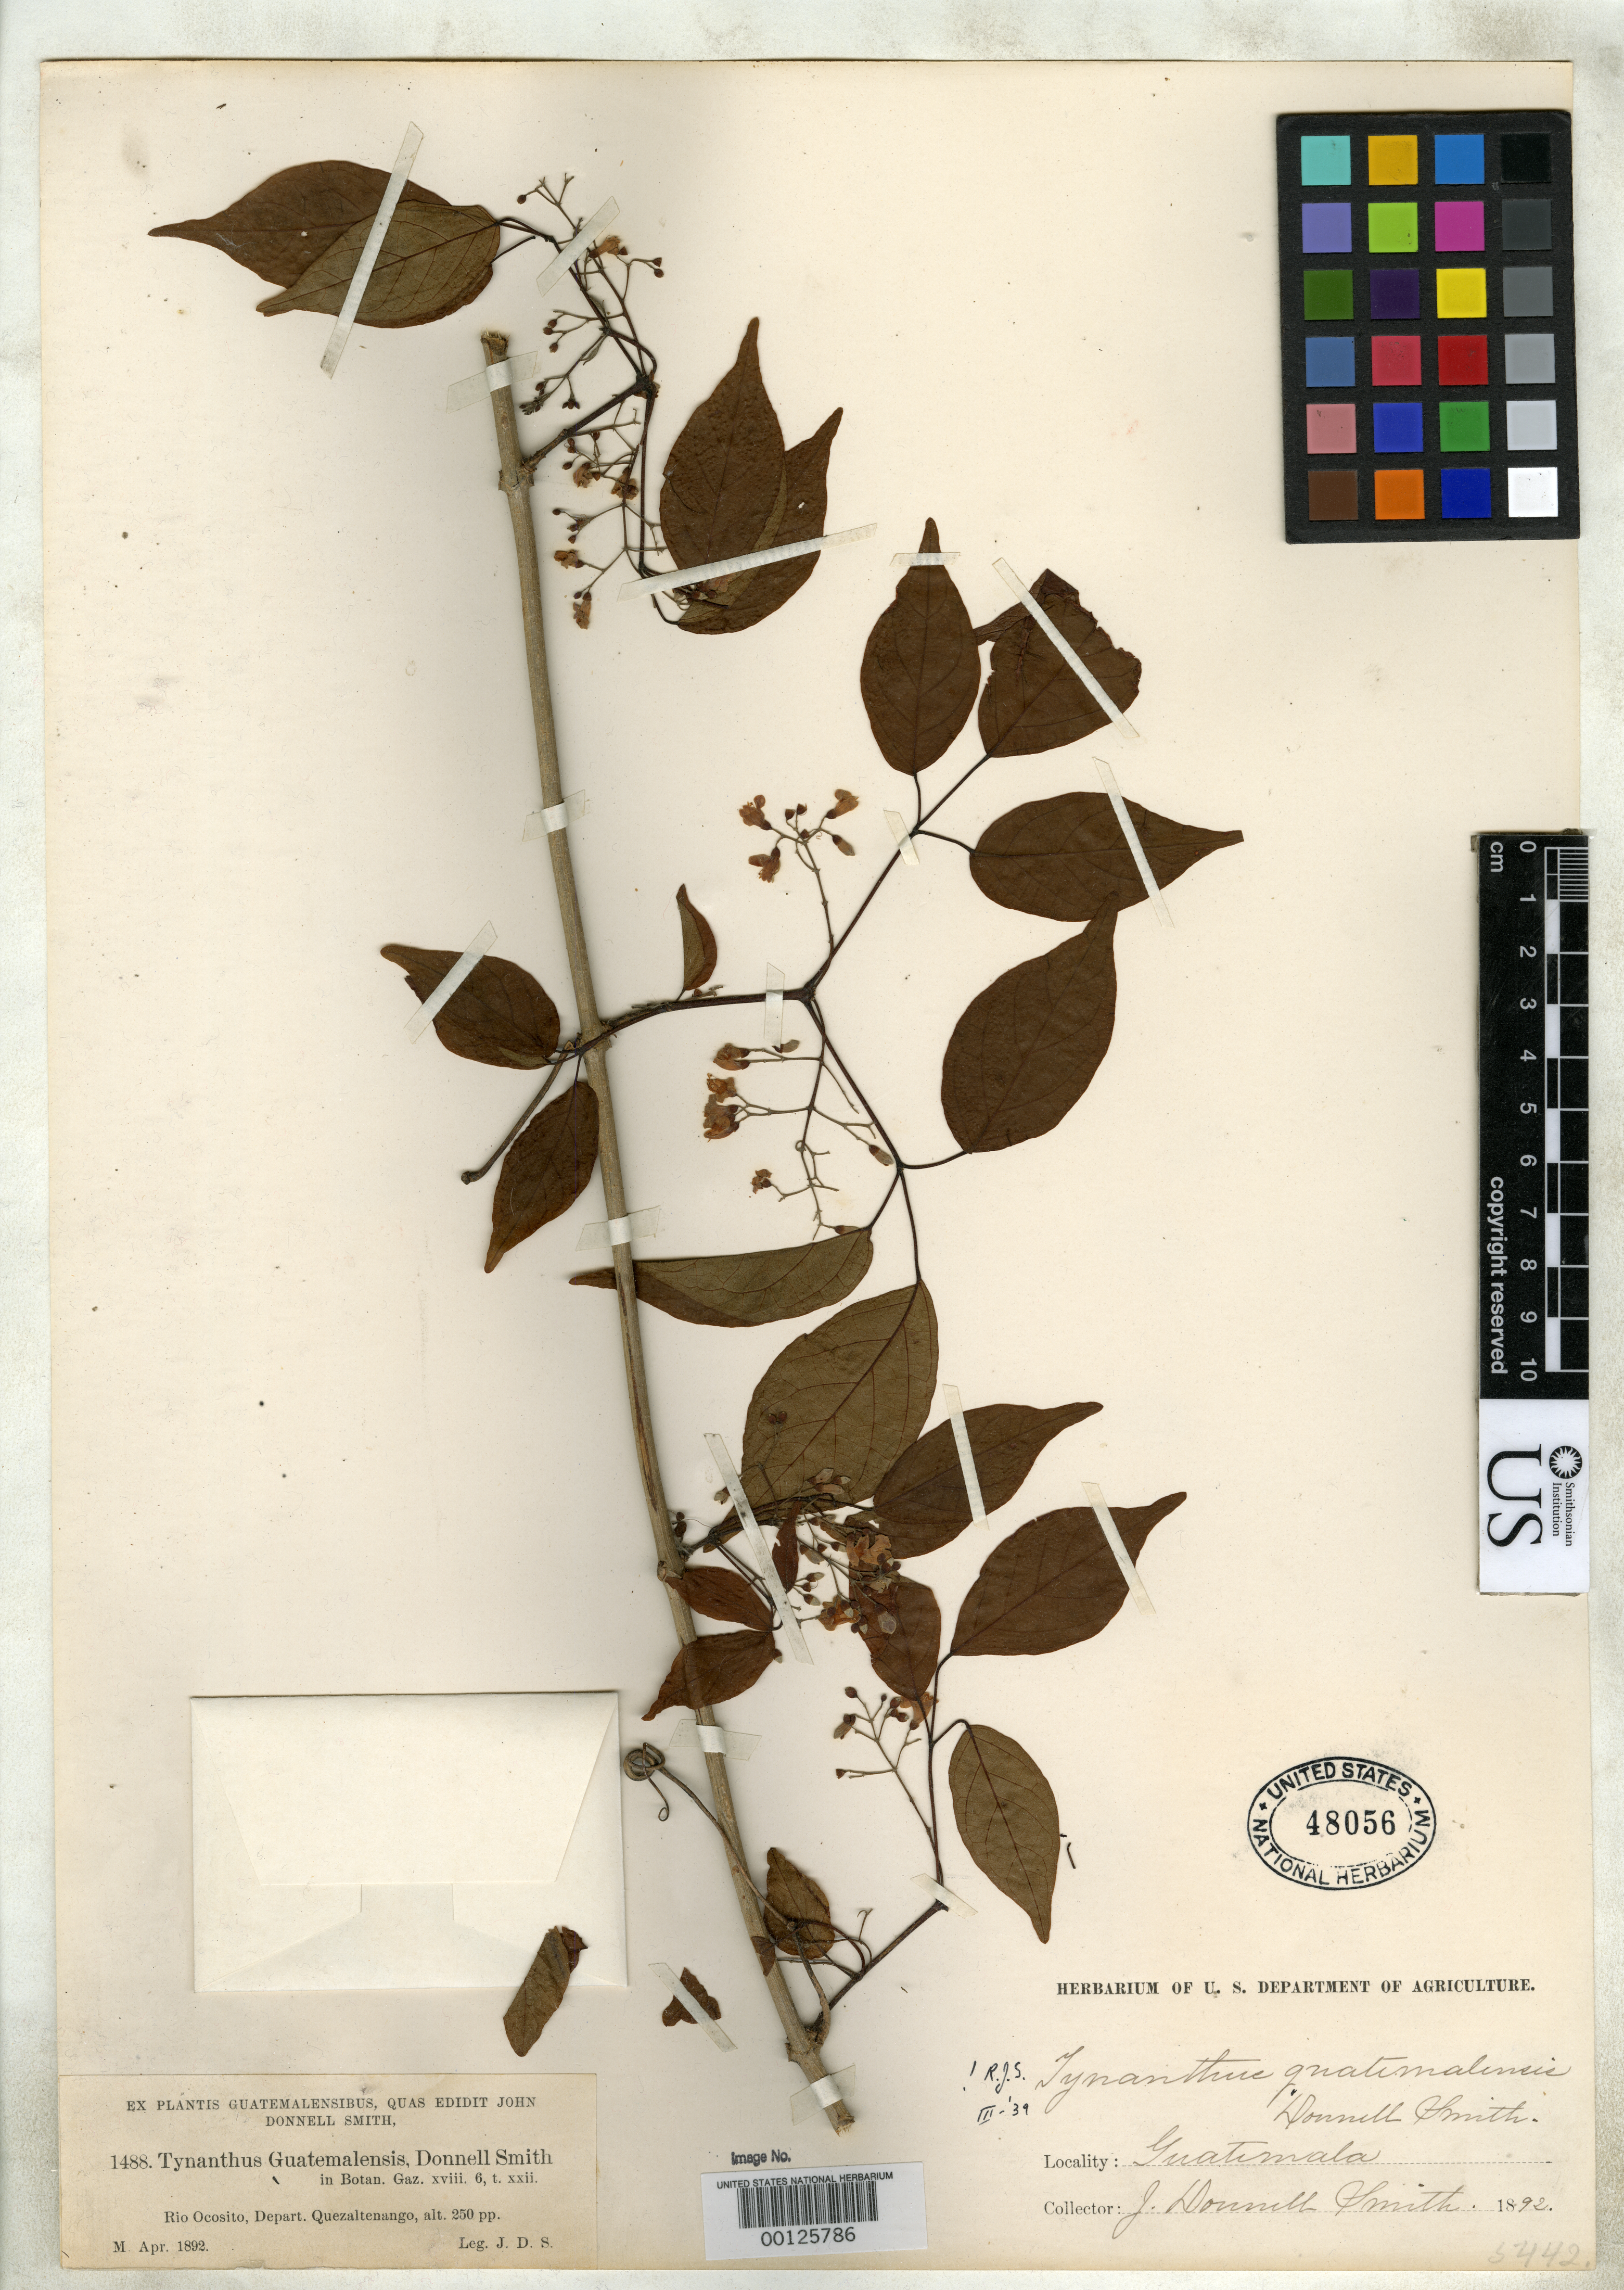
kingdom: Plantae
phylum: Tracheophyta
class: Magnoliopsida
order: Lamiales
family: Bignoniaceae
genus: Tynnanthus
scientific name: Tynnanthus guatemalensis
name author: Donn. Sm.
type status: Isotype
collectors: J. Donnell Smith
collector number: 1488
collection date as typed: Apr 1892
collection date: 1892-04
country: Guatemala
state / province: Quetzaltenango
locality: Banks of Rio Ocosito.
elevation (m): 76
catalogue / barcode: US 48056